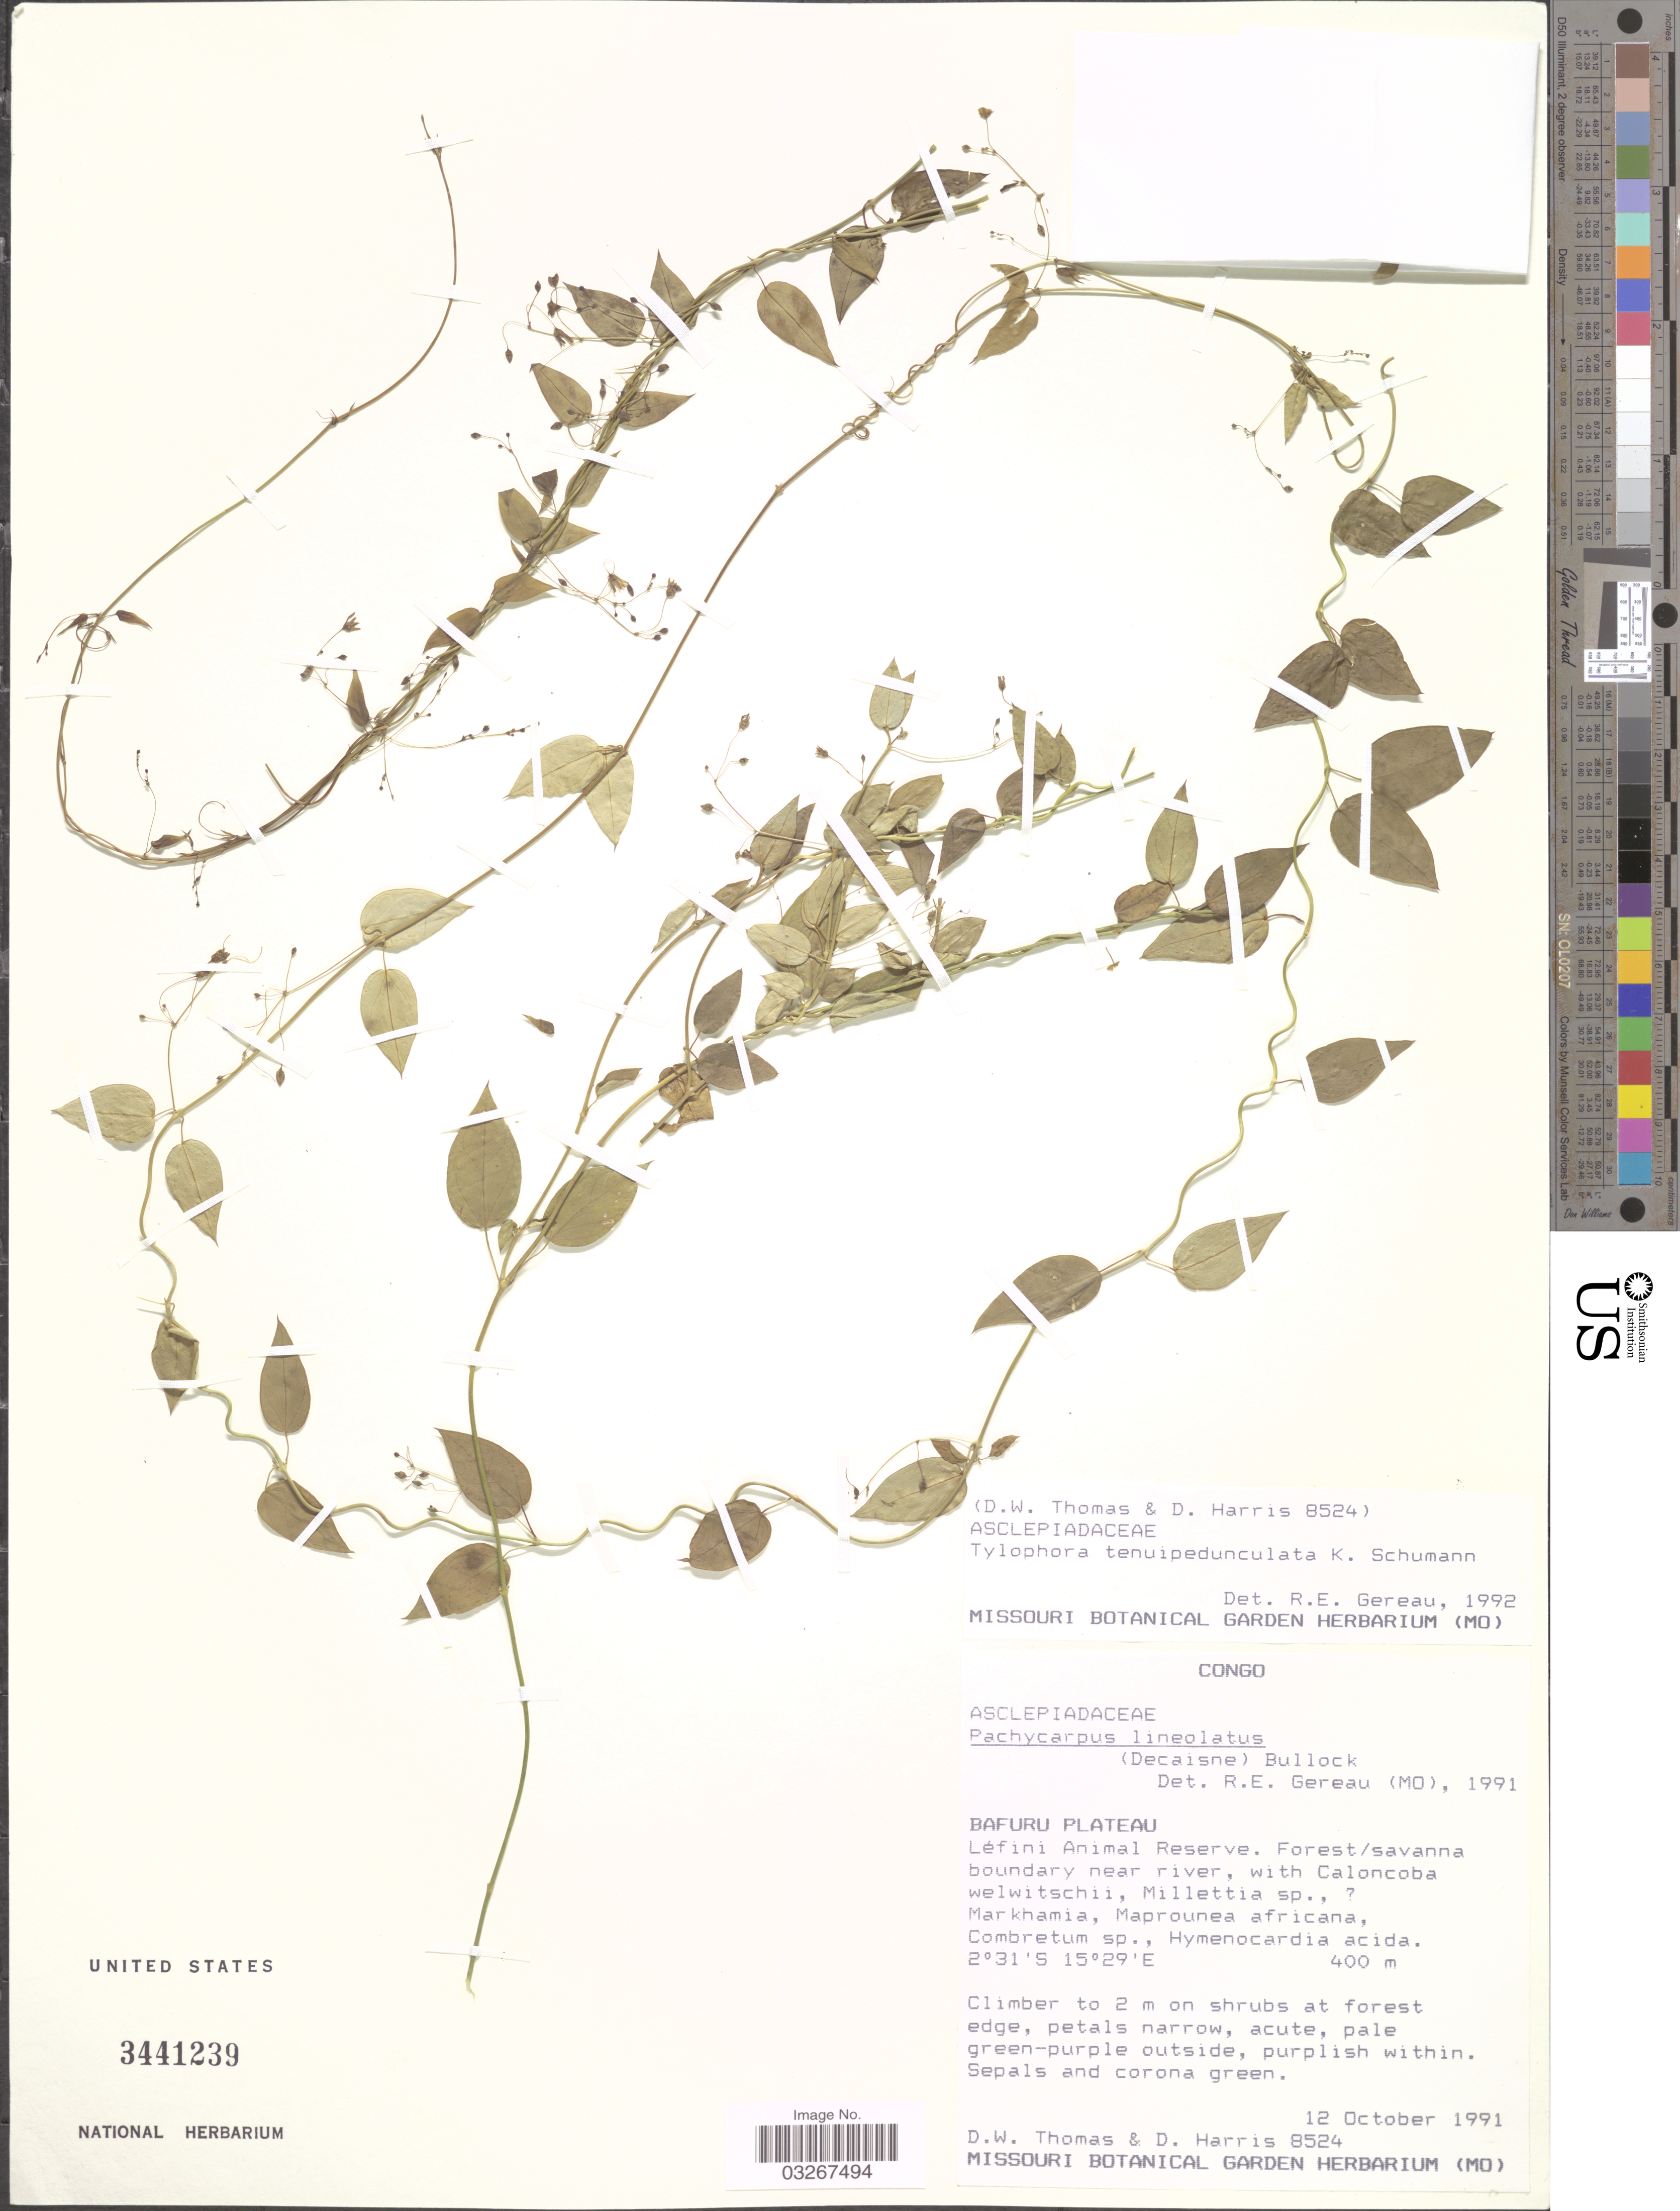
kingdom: Plantae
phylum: Tracheophyta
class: Magnoliopsida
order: Gentianales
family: Apocynaceae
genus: Tylophora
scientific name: Tylophora tenuipedunculata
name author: K. Schum.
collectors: D. W. Thomas & D. Harris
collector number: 8524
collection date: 1991-10-12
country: Congo, Republic of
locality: Congo, Bafuru Plateau. Léfini Animal Reserve. Forest/savanna boundary near river.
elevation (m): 400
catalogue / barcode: US 3441239